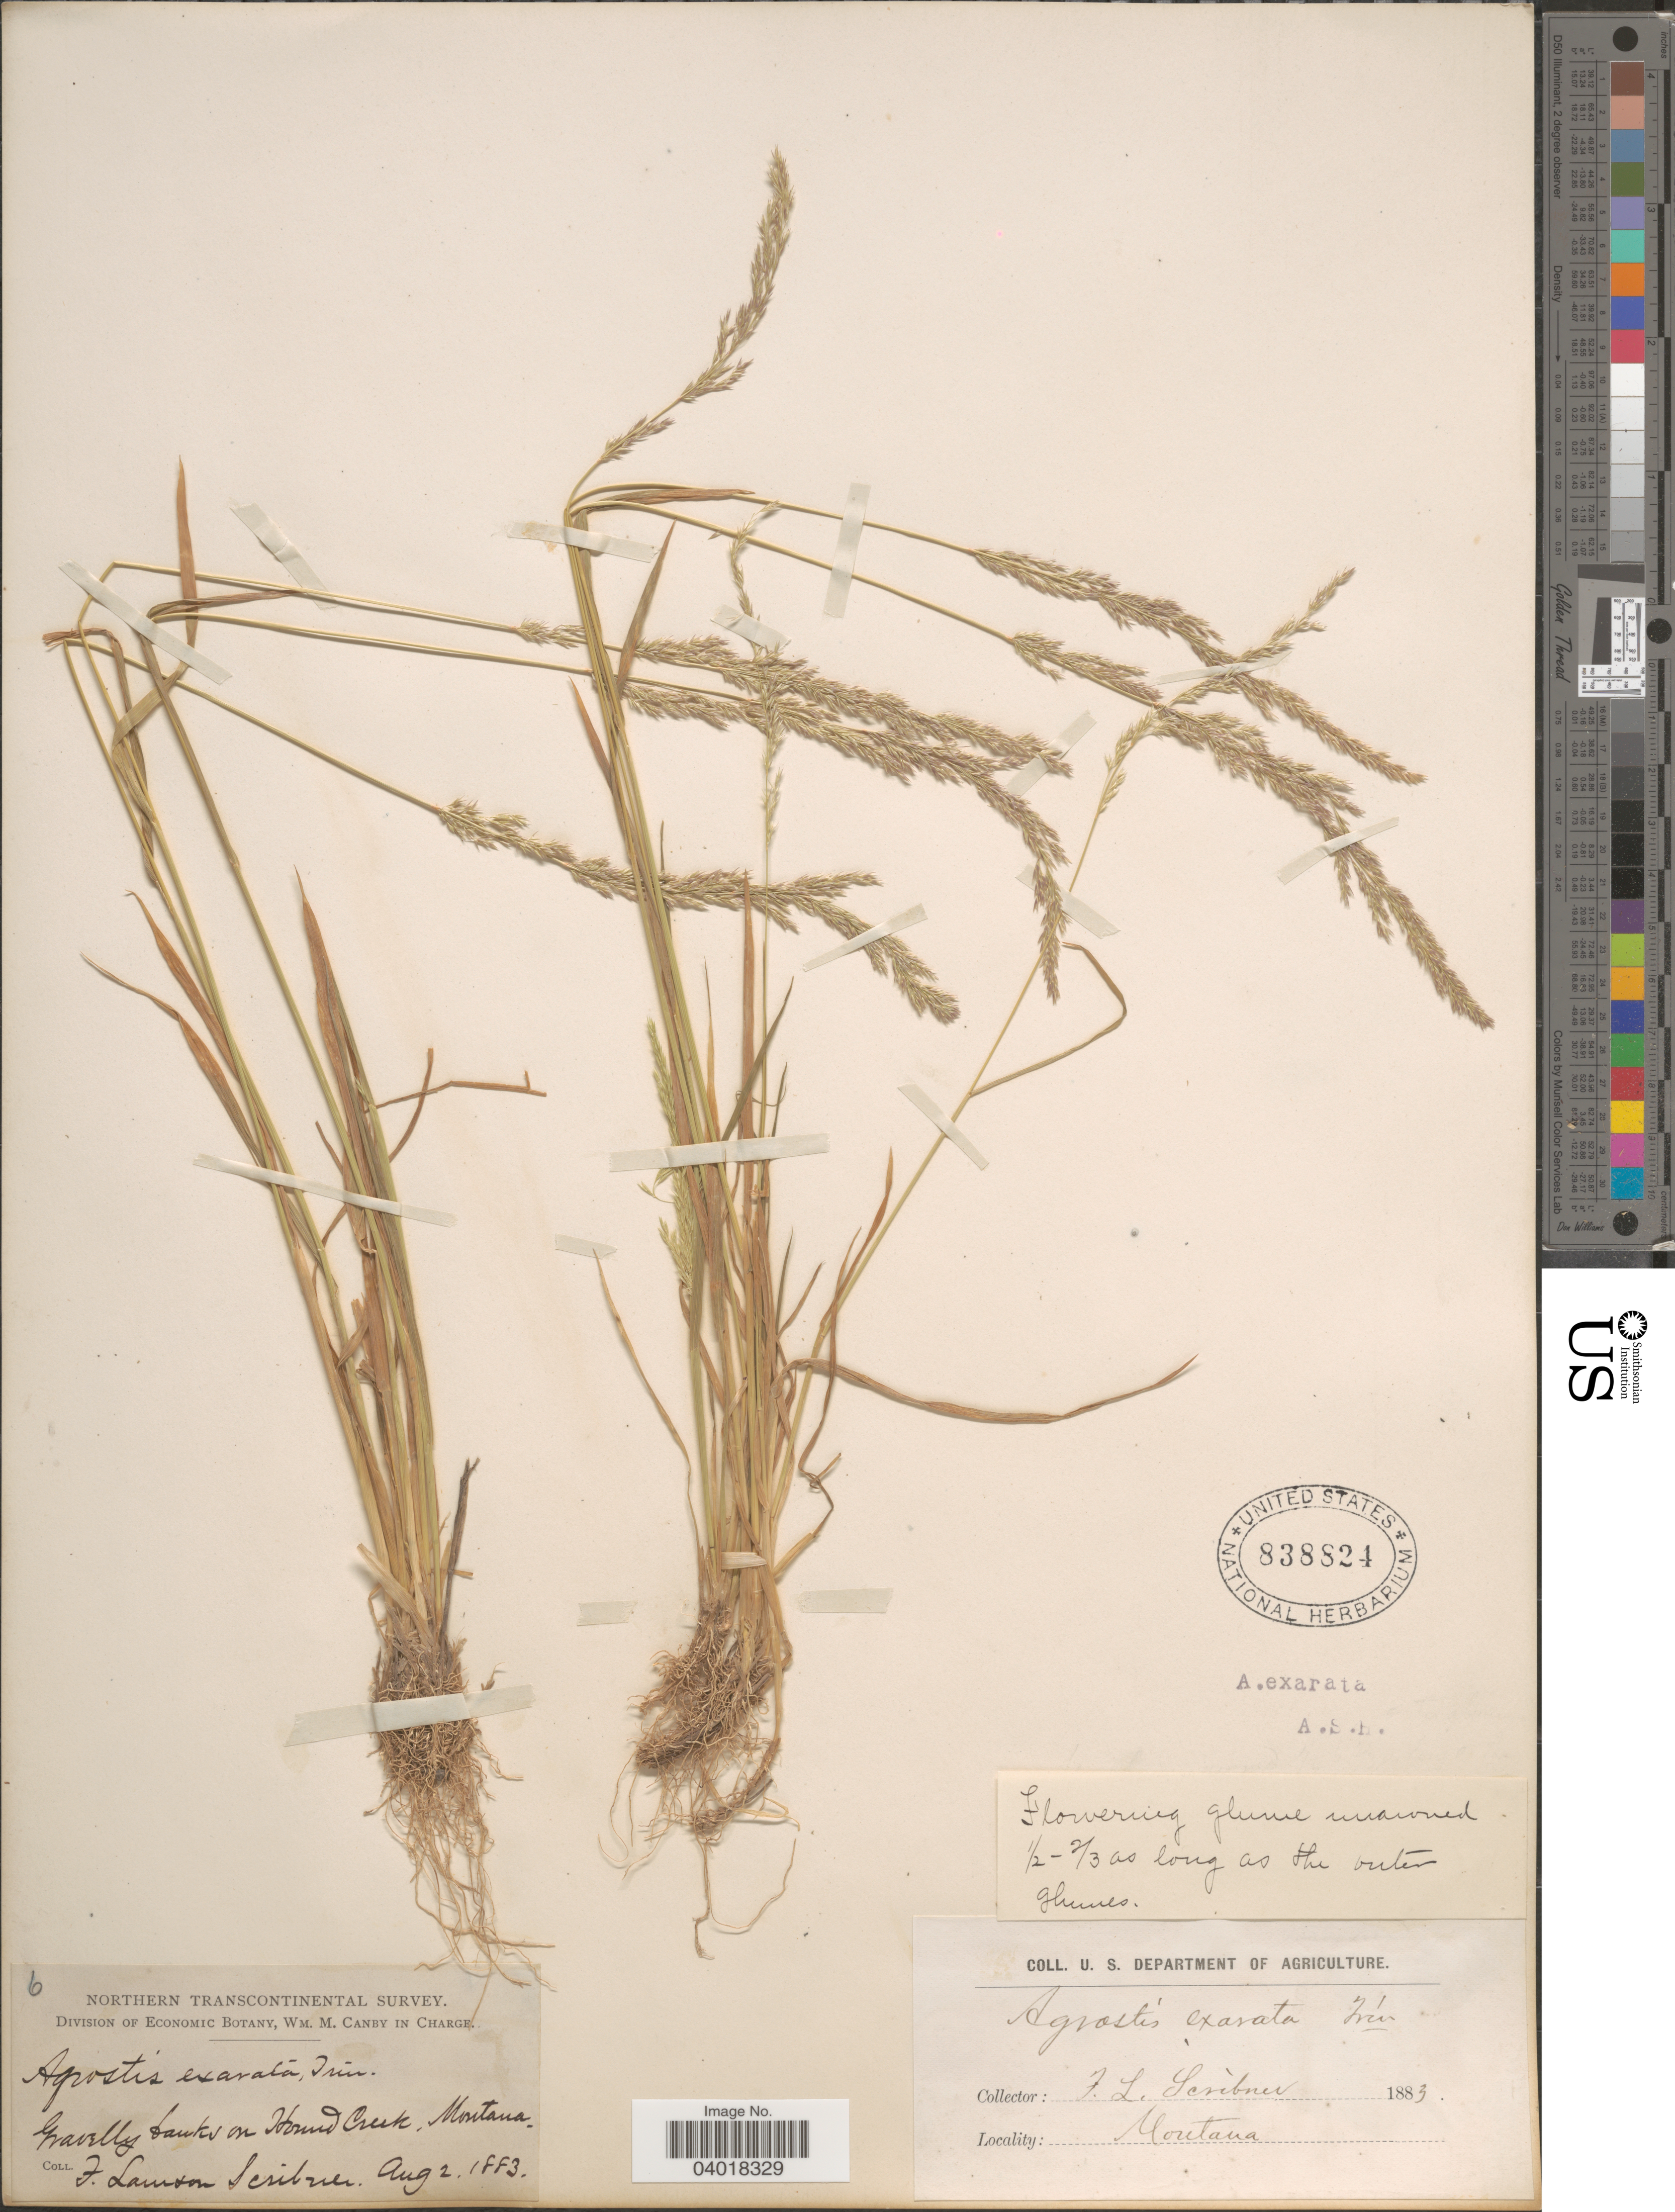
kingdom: Plantae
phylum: Tracheophyta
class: Liliopsida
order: Poales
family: Poaceae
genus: Agrostis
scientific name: Agrostis exarata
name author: Trin.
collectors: F. Lamson-Scribner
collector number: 6?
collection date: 1883-08-02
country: United States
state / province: Montana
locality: Gravelly banks on Hound Creek.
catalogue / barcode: US 838824